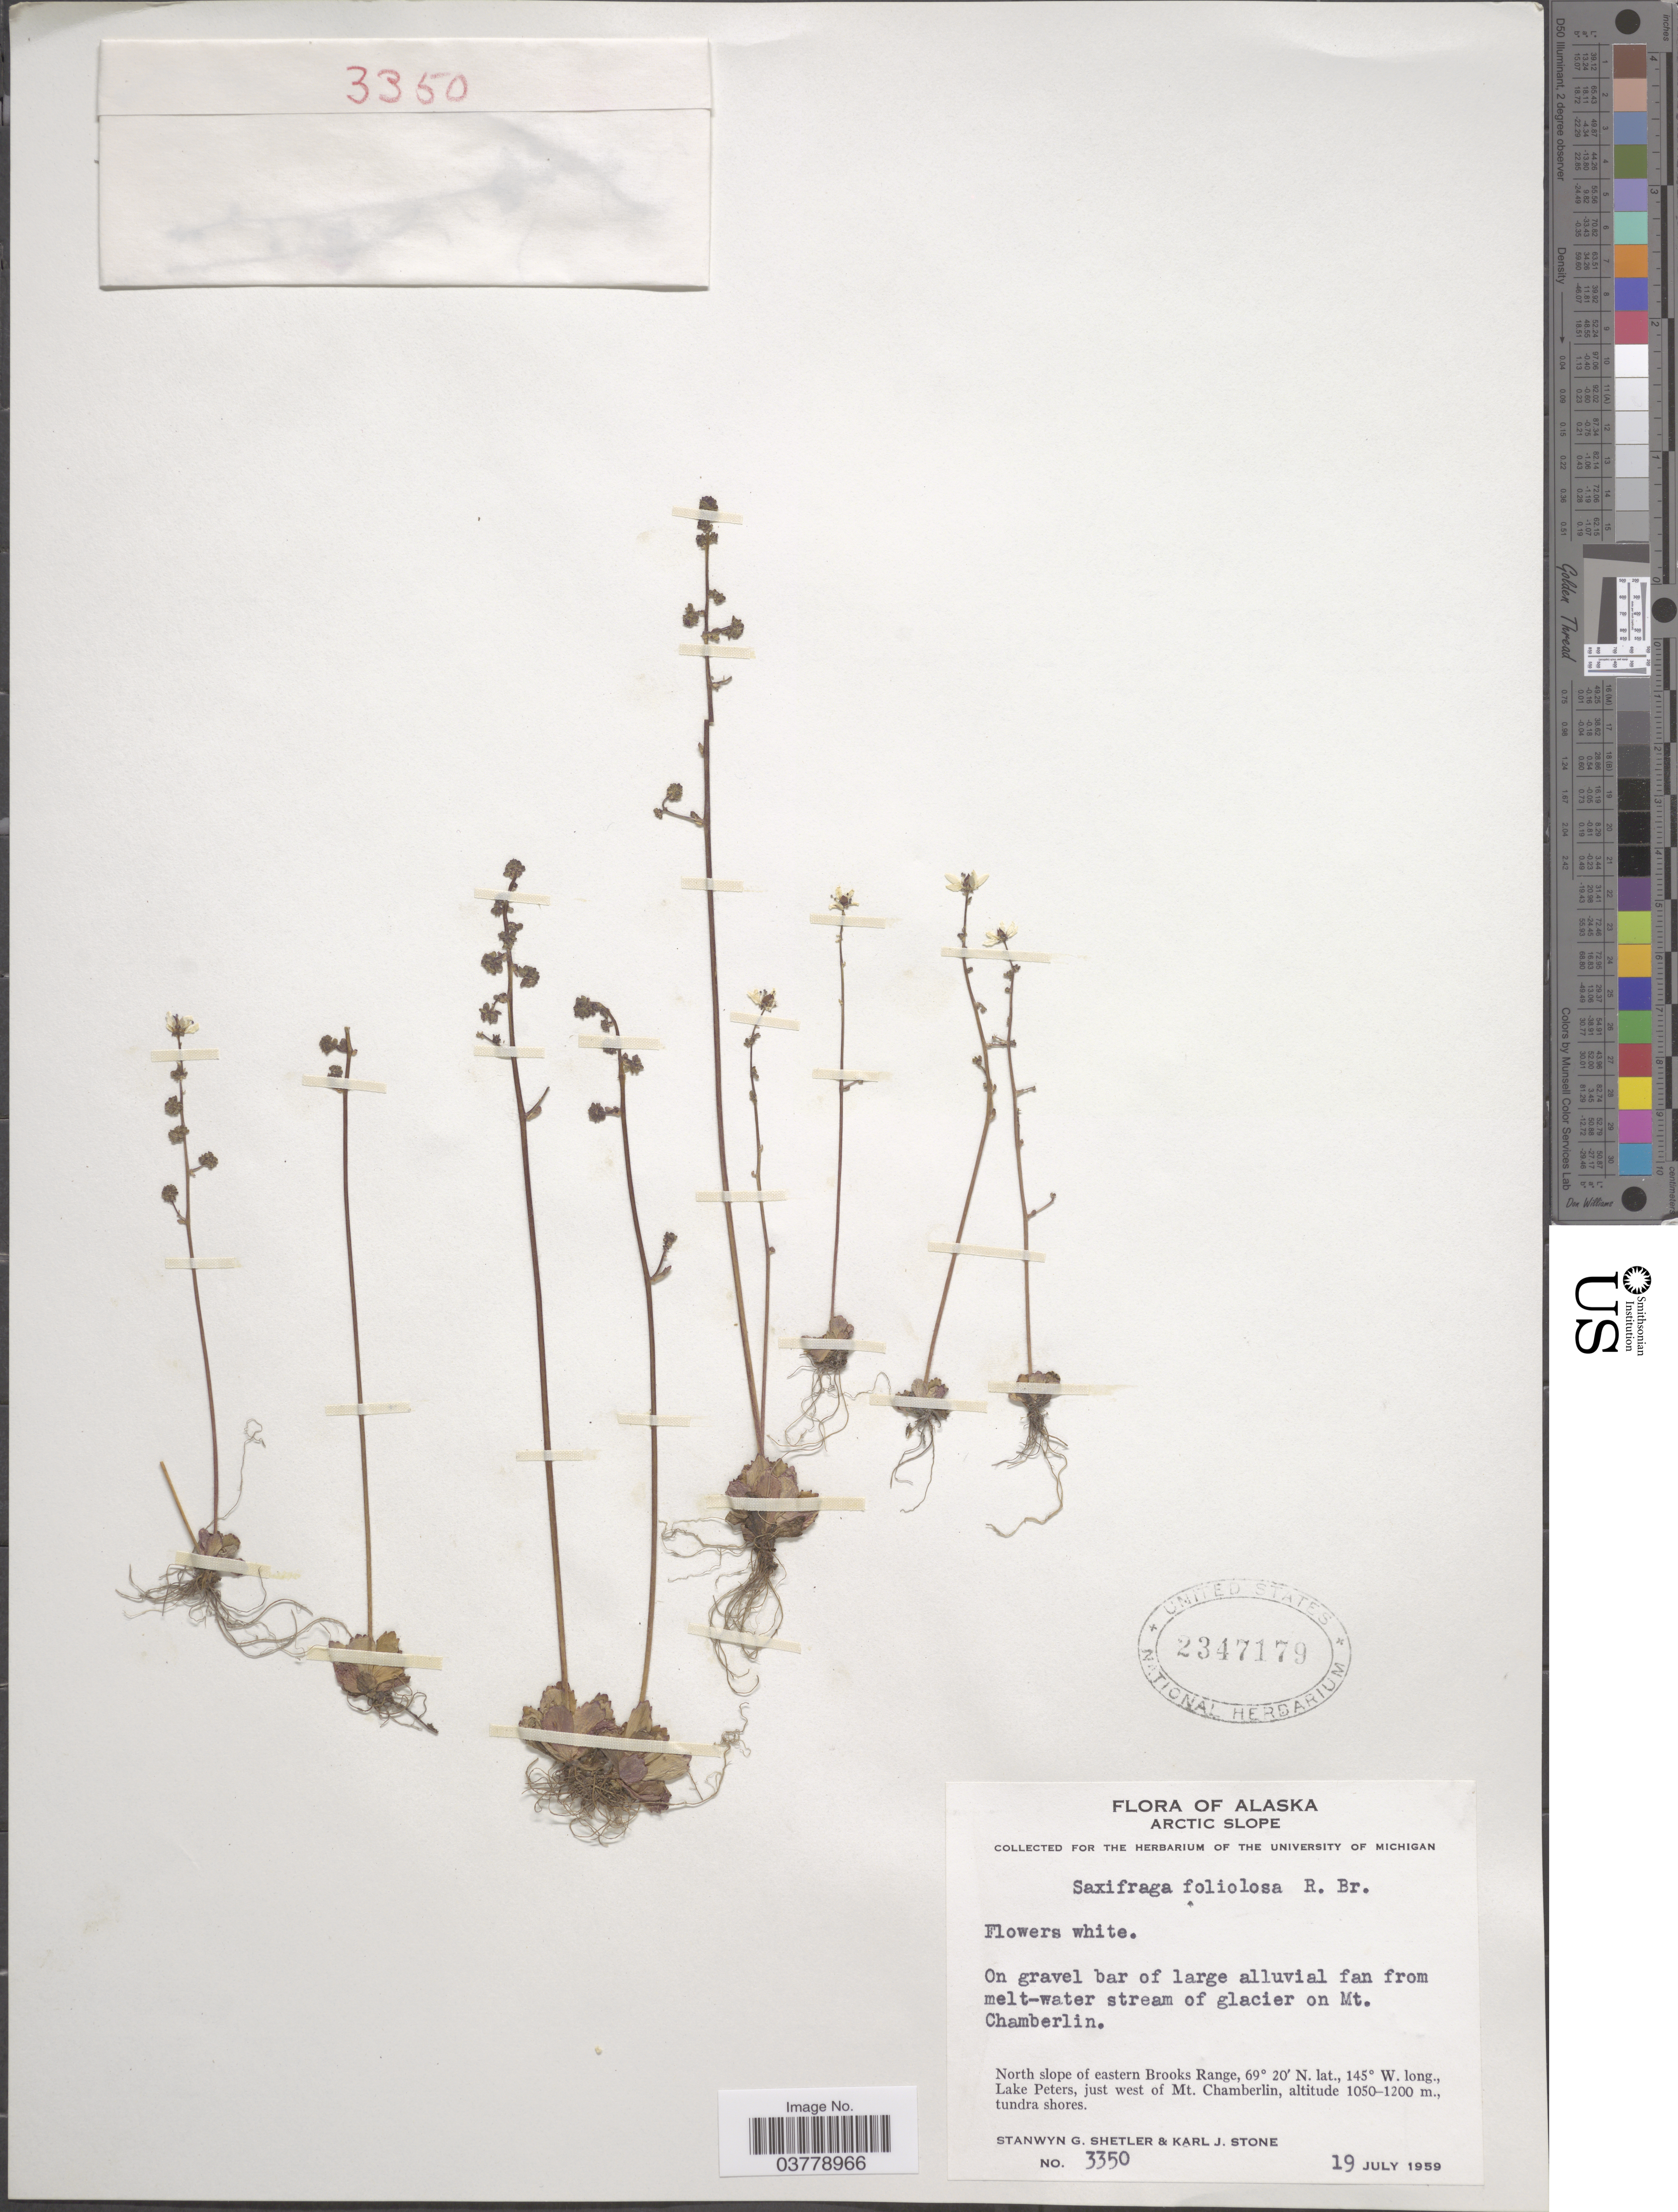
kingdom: Plantae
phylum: Tracheophyta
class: Magnoliopsida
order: Saxifragales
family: Saxifragaceae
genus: Micranthes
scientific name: Micranthes foliolosa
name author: (R. Br.) Gornall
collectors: S. Shetler & K. J. Stone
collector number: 3350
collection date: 1959-07-19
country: United States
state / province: Alaska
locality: Arctic Slope. Glacier on Mt. Chamberlin. North slope of eastern Brooks Range, Lake Peters, just west of Mt. Chamberlin.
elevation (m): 1050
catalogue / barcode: US 2347179